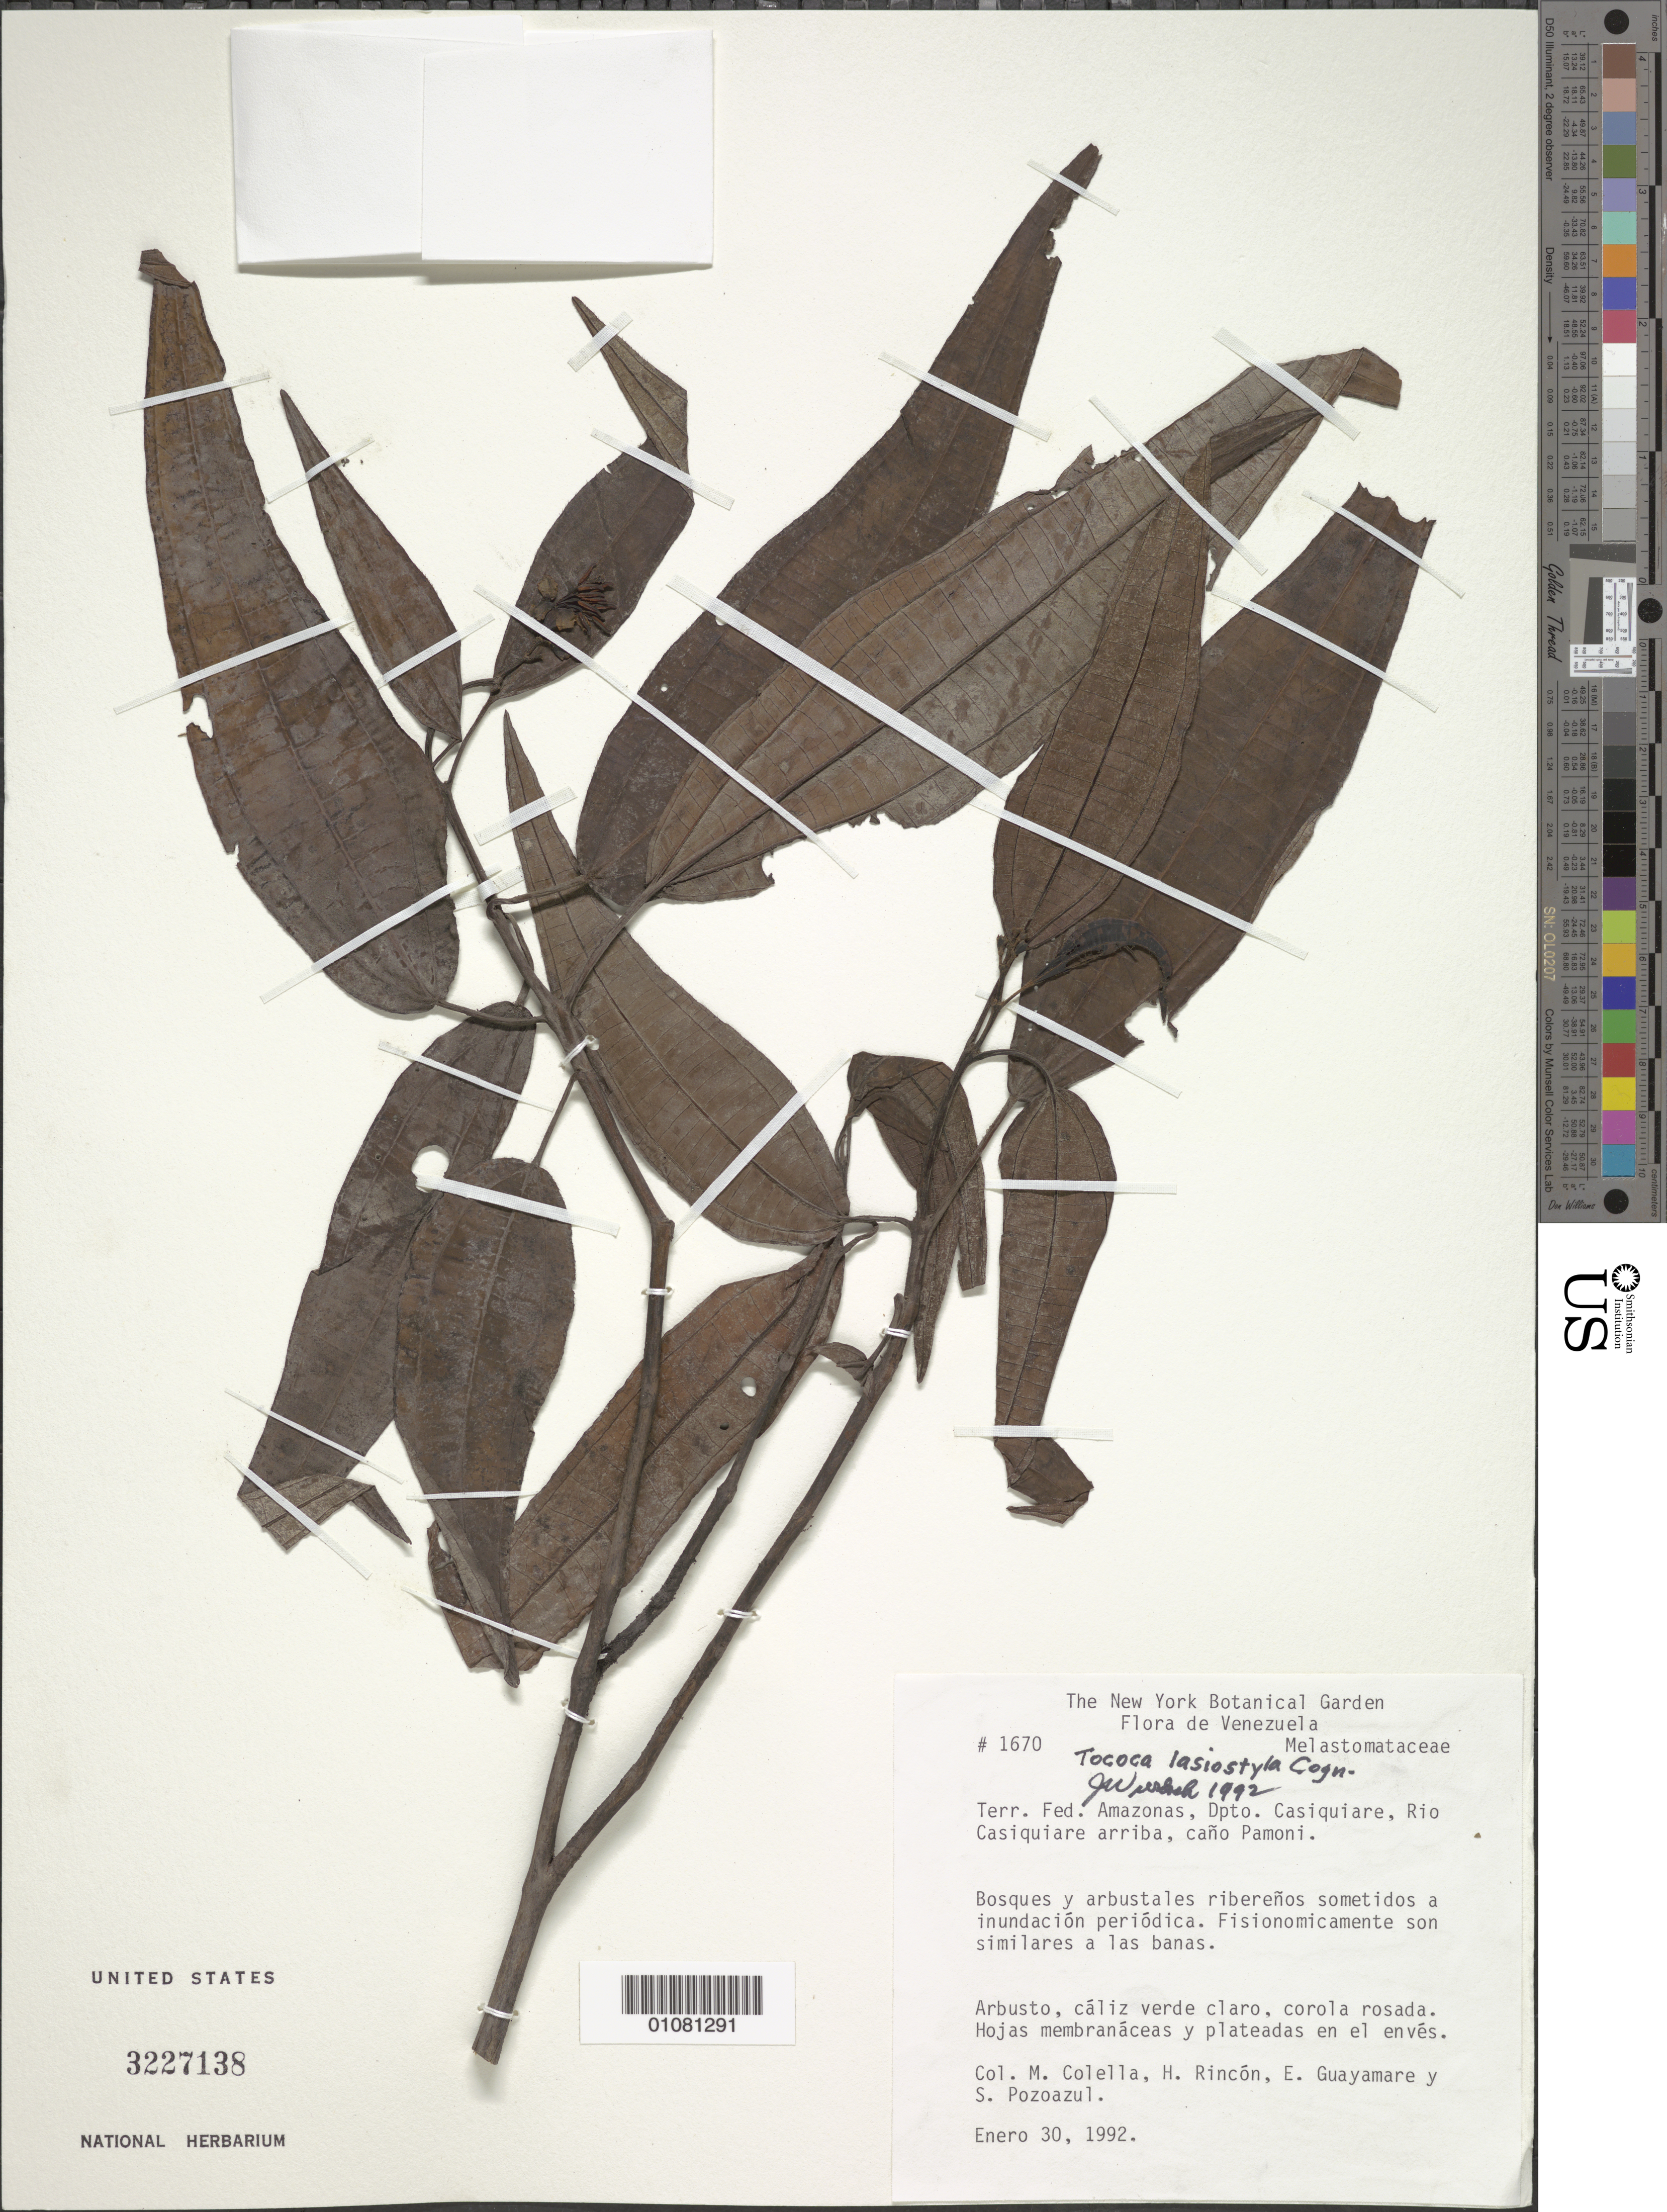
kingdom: Plantae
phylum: Tracheophyta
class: Magnoliopsida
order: Myrtales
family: Melastomataceae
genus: Tococa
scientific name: Tococa lasiostyla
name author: Cogn.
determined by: Wurdack, John J., (US), US (UNITED STATES)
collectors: M. Colella, H. Rincón, E. Guayamare & S. Pozoazul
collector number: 1670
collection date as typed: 30-Jan-92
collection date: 1992-01-30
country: Venezuela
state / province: Amazonas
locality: Dpto. Casiquiare, Río Casiquiare, Caño Pamoni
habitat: Bosques y arbustales ribereños sometidos a inundación periódica. Fisionomicamente son similares a las banas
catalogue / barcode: US 3227138